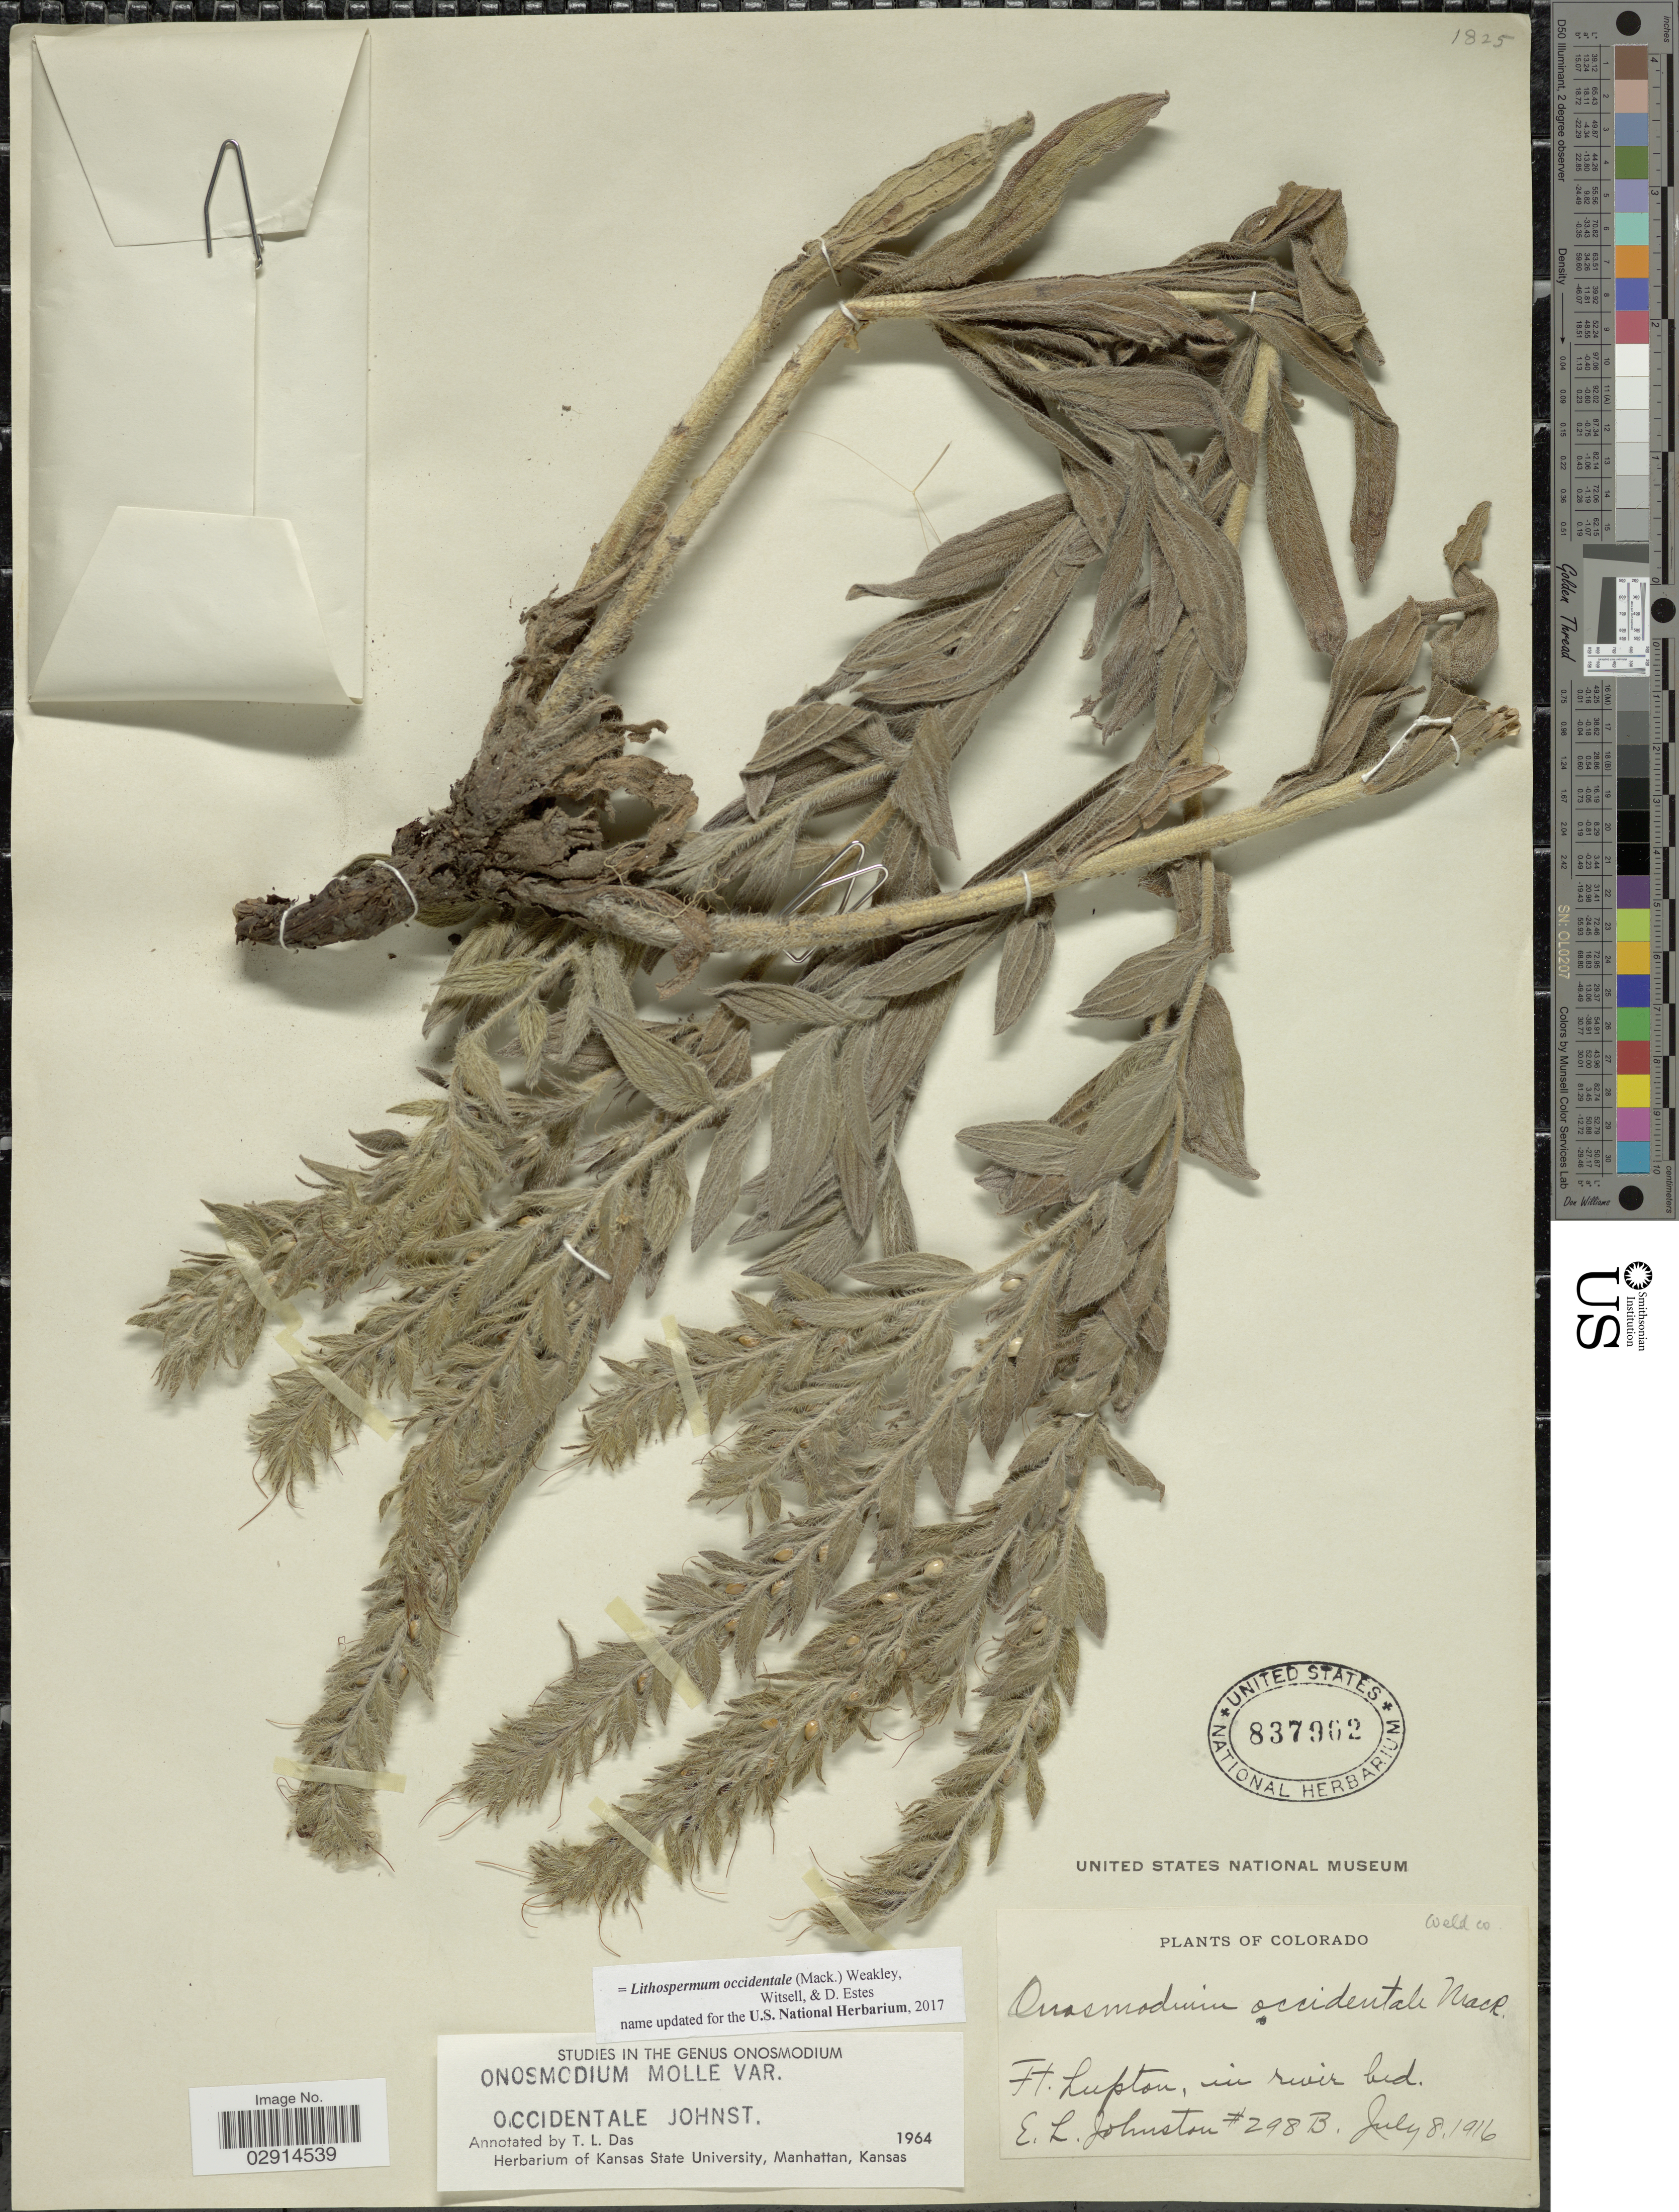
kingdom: Plantae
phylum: Tracheophyta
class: Magnoliopsida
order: Boraginales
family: Boraginaceae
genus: Lithospermum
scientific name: Lithospermum occidentale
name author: (Mack.) Weakley et al.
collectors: E. L. Johnston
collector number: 298B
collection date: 1916-07-08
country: United States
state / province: Colorado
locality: Ft. Lupton. Weld Co.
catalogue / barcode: US 837002